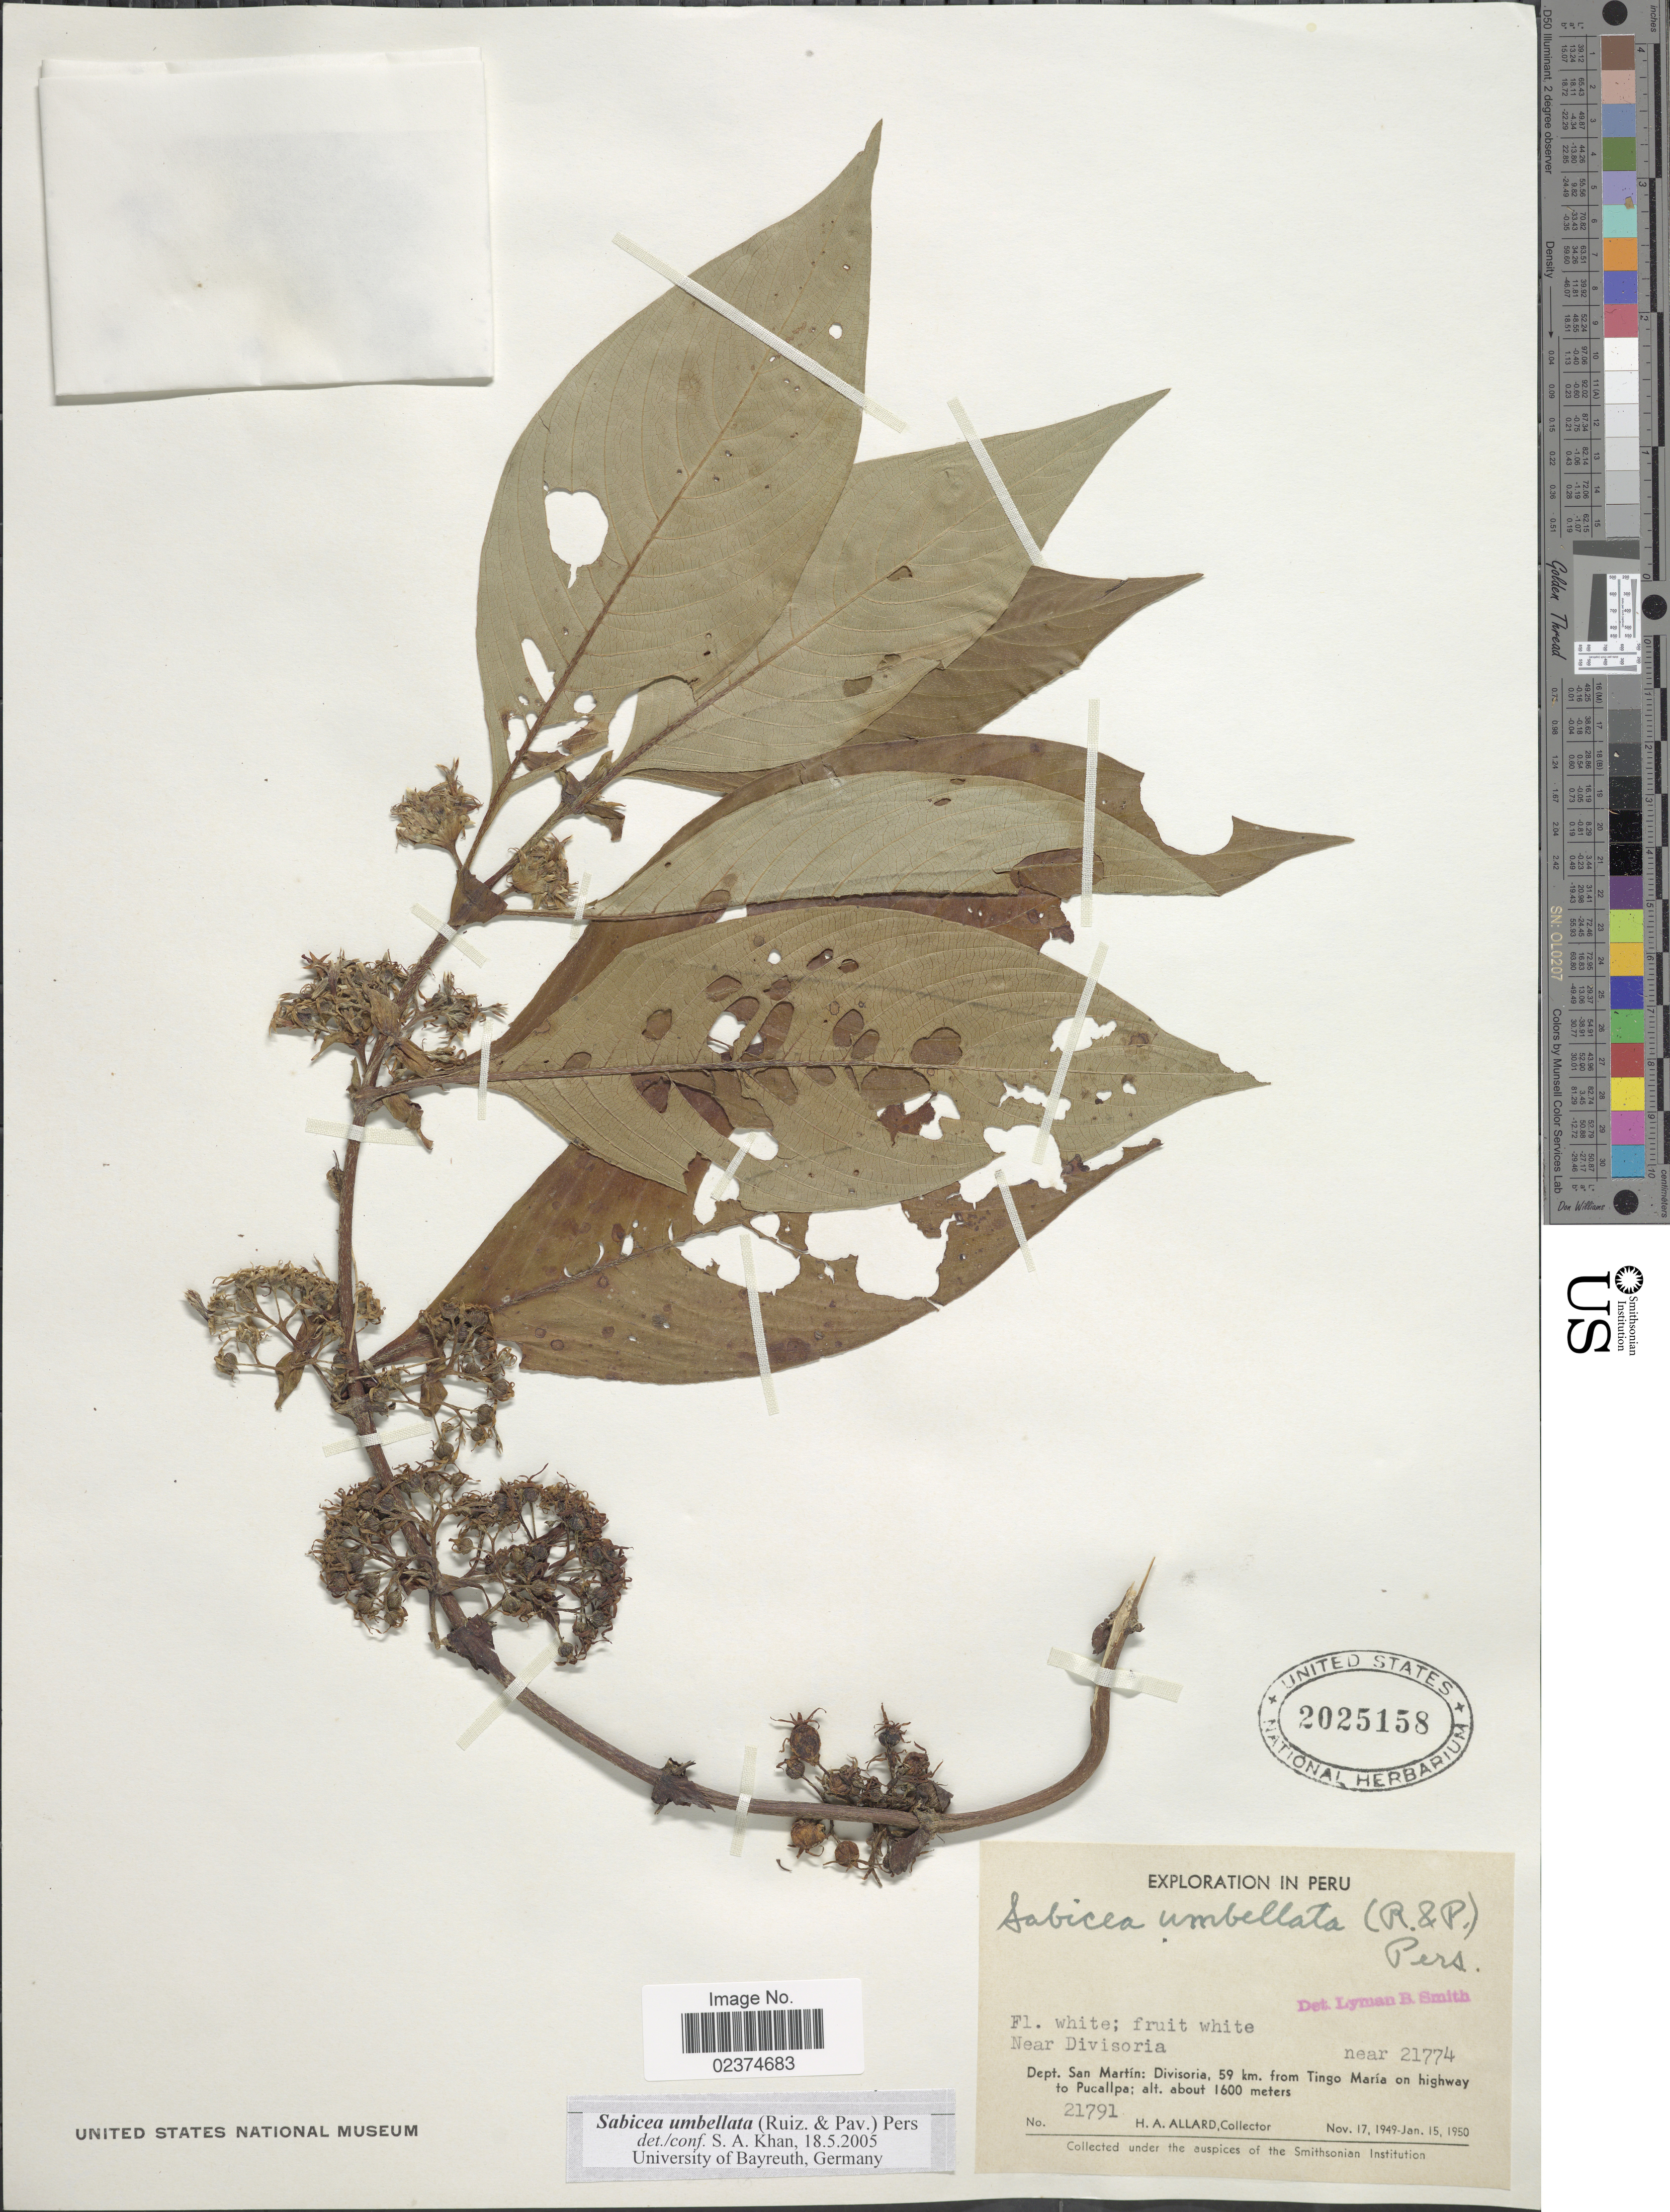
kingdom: Plantae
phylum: Tracheophyta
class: Magnoliopsida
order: Gentianales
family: Rubiaceae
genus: Sabicea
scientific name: Sabicea umbellata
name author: (Ruiz & Pav.) Pers.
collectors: H. A. Allard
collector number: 21791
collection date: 1949-11-17/1950-01-15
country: Peru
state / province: San Martín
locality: Near Divisoria, Divisoria, 59 km. from Tingo Maria on highway to Pucallpa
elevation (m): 1600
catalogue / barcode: US 2025158